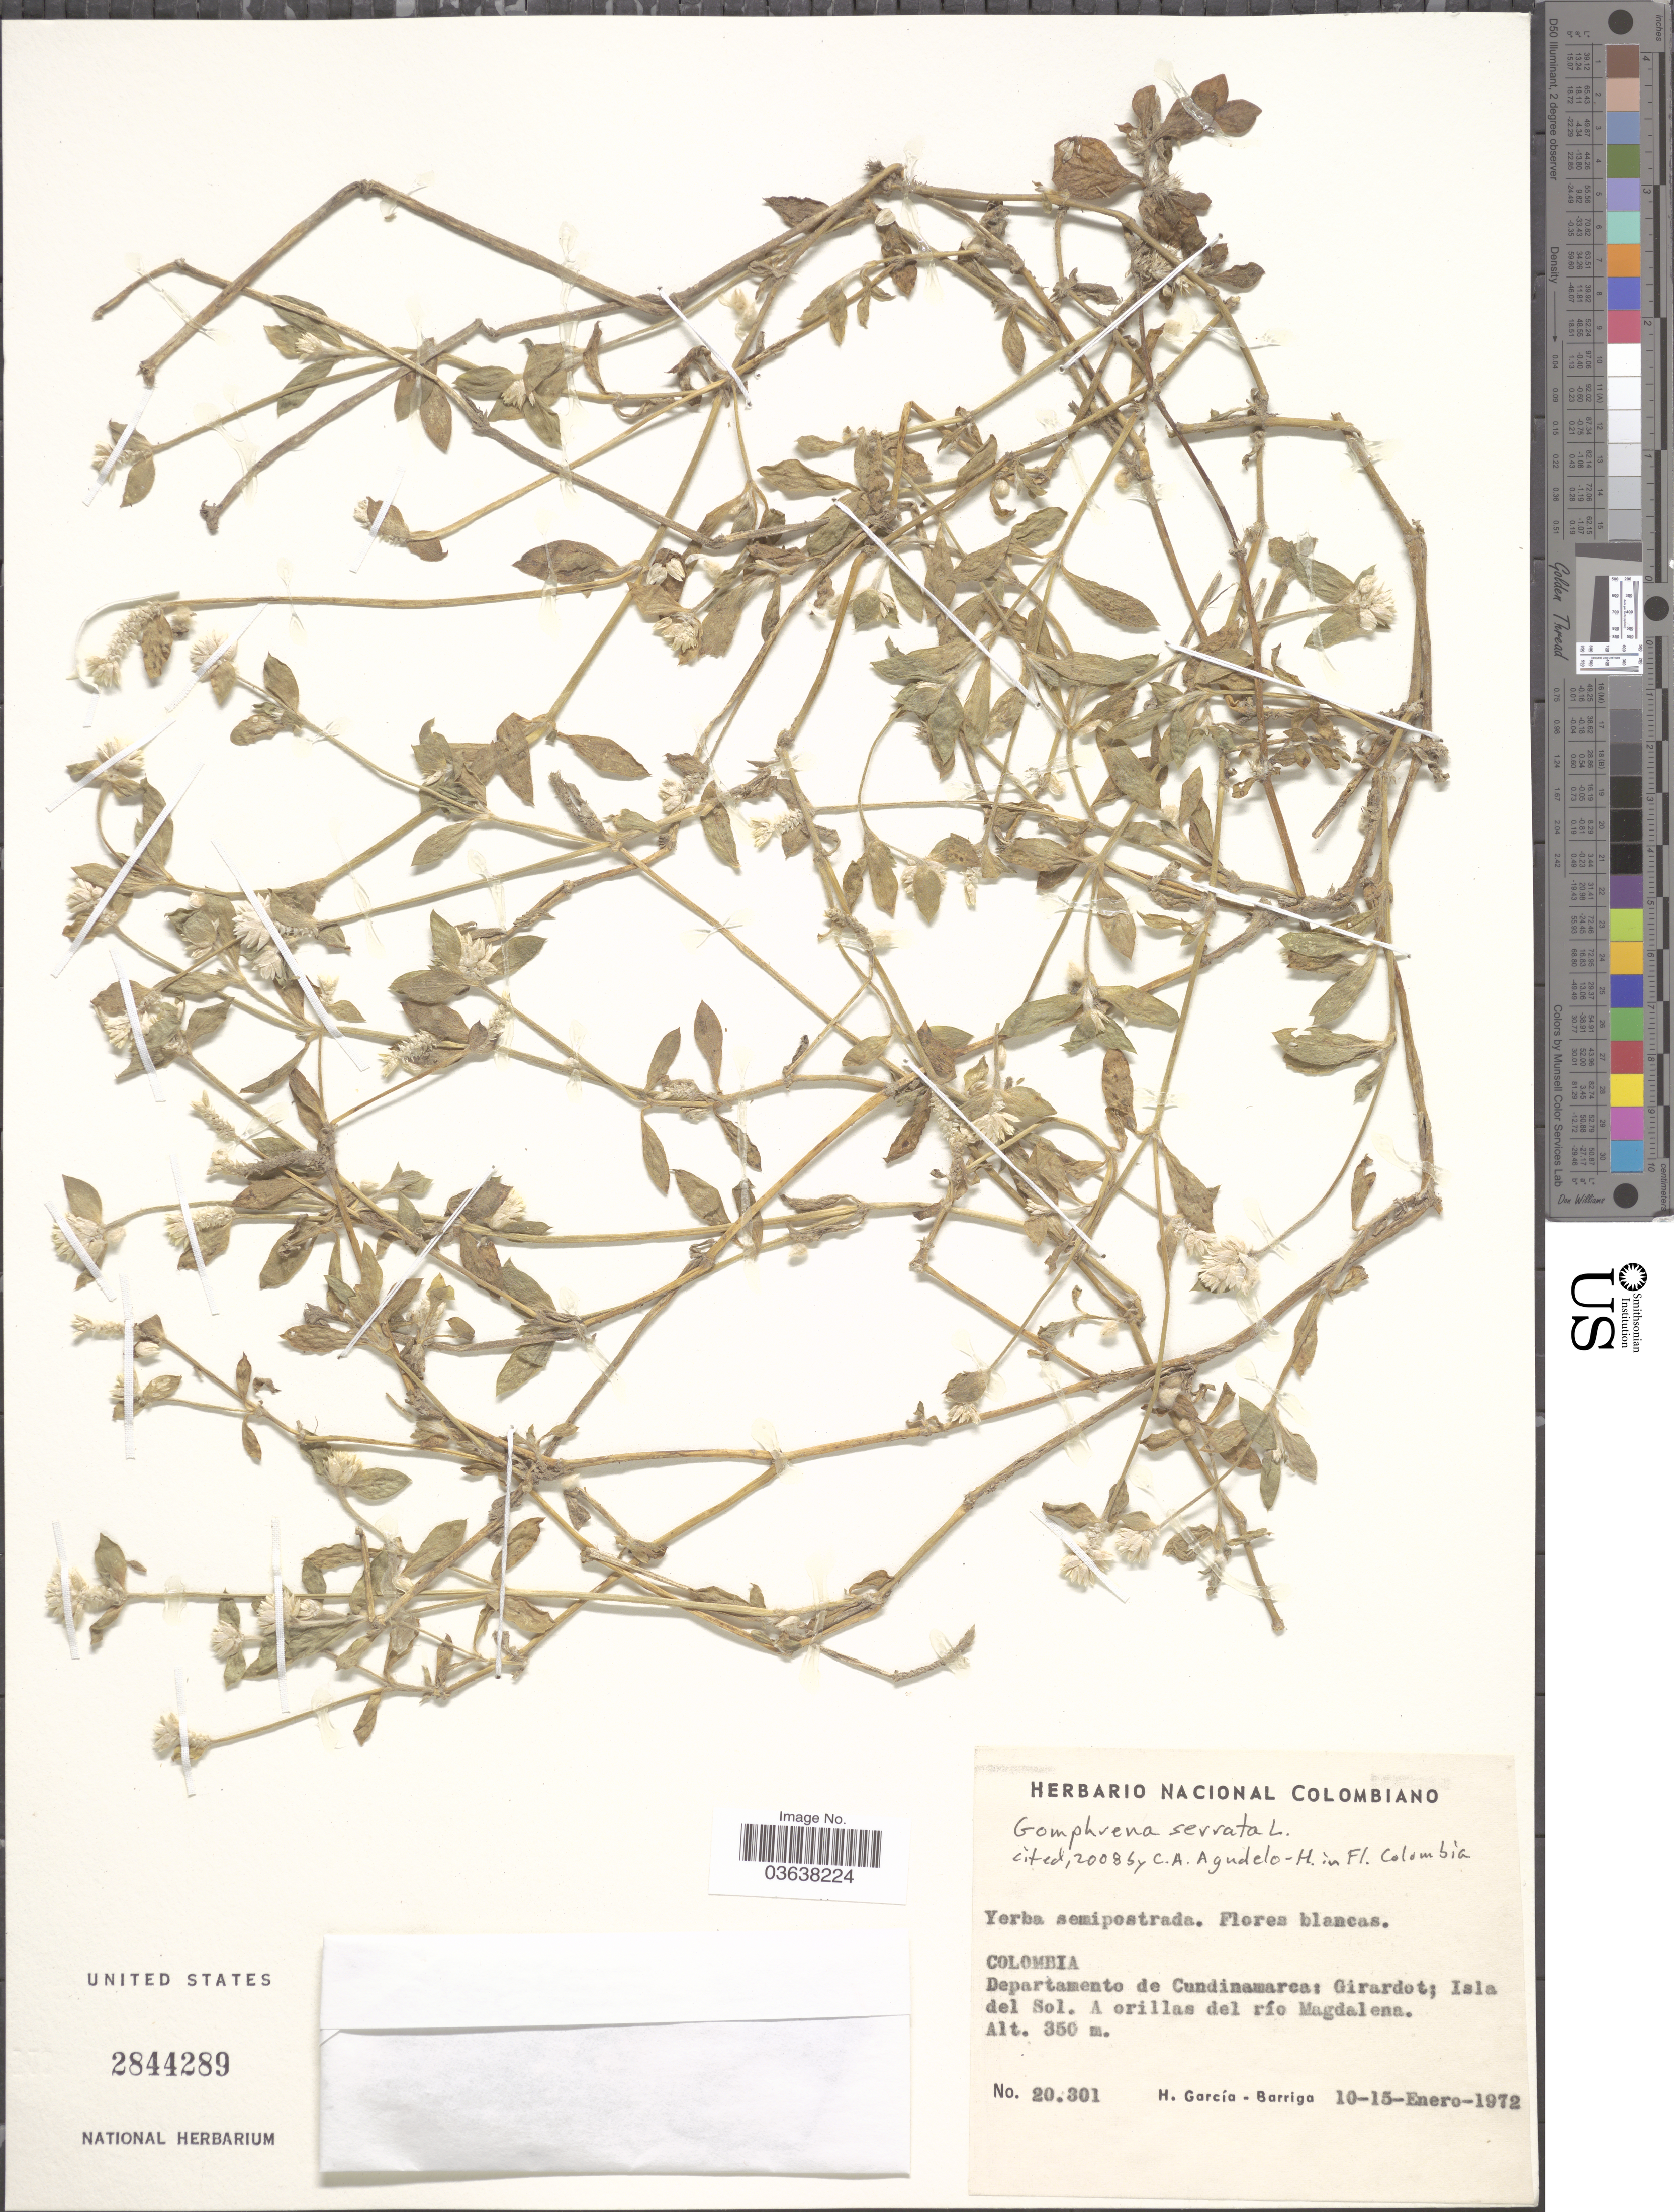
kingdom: Plantae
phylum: Tracheophyta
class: Magnoliopsida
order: Caryophyllales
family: Amaranthaceae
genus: Gomphrena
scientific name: Gomphrena serrata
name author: L.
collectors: H. García Barriga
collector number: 20301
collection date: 1972-01-10/1972-01-15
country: Colombia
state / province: Cundinamarca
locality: Departamento de Cundinamarca: Girardot; Isla del Sol. A orillas del río Magdalena.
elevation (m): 350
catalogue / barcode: US 2844289